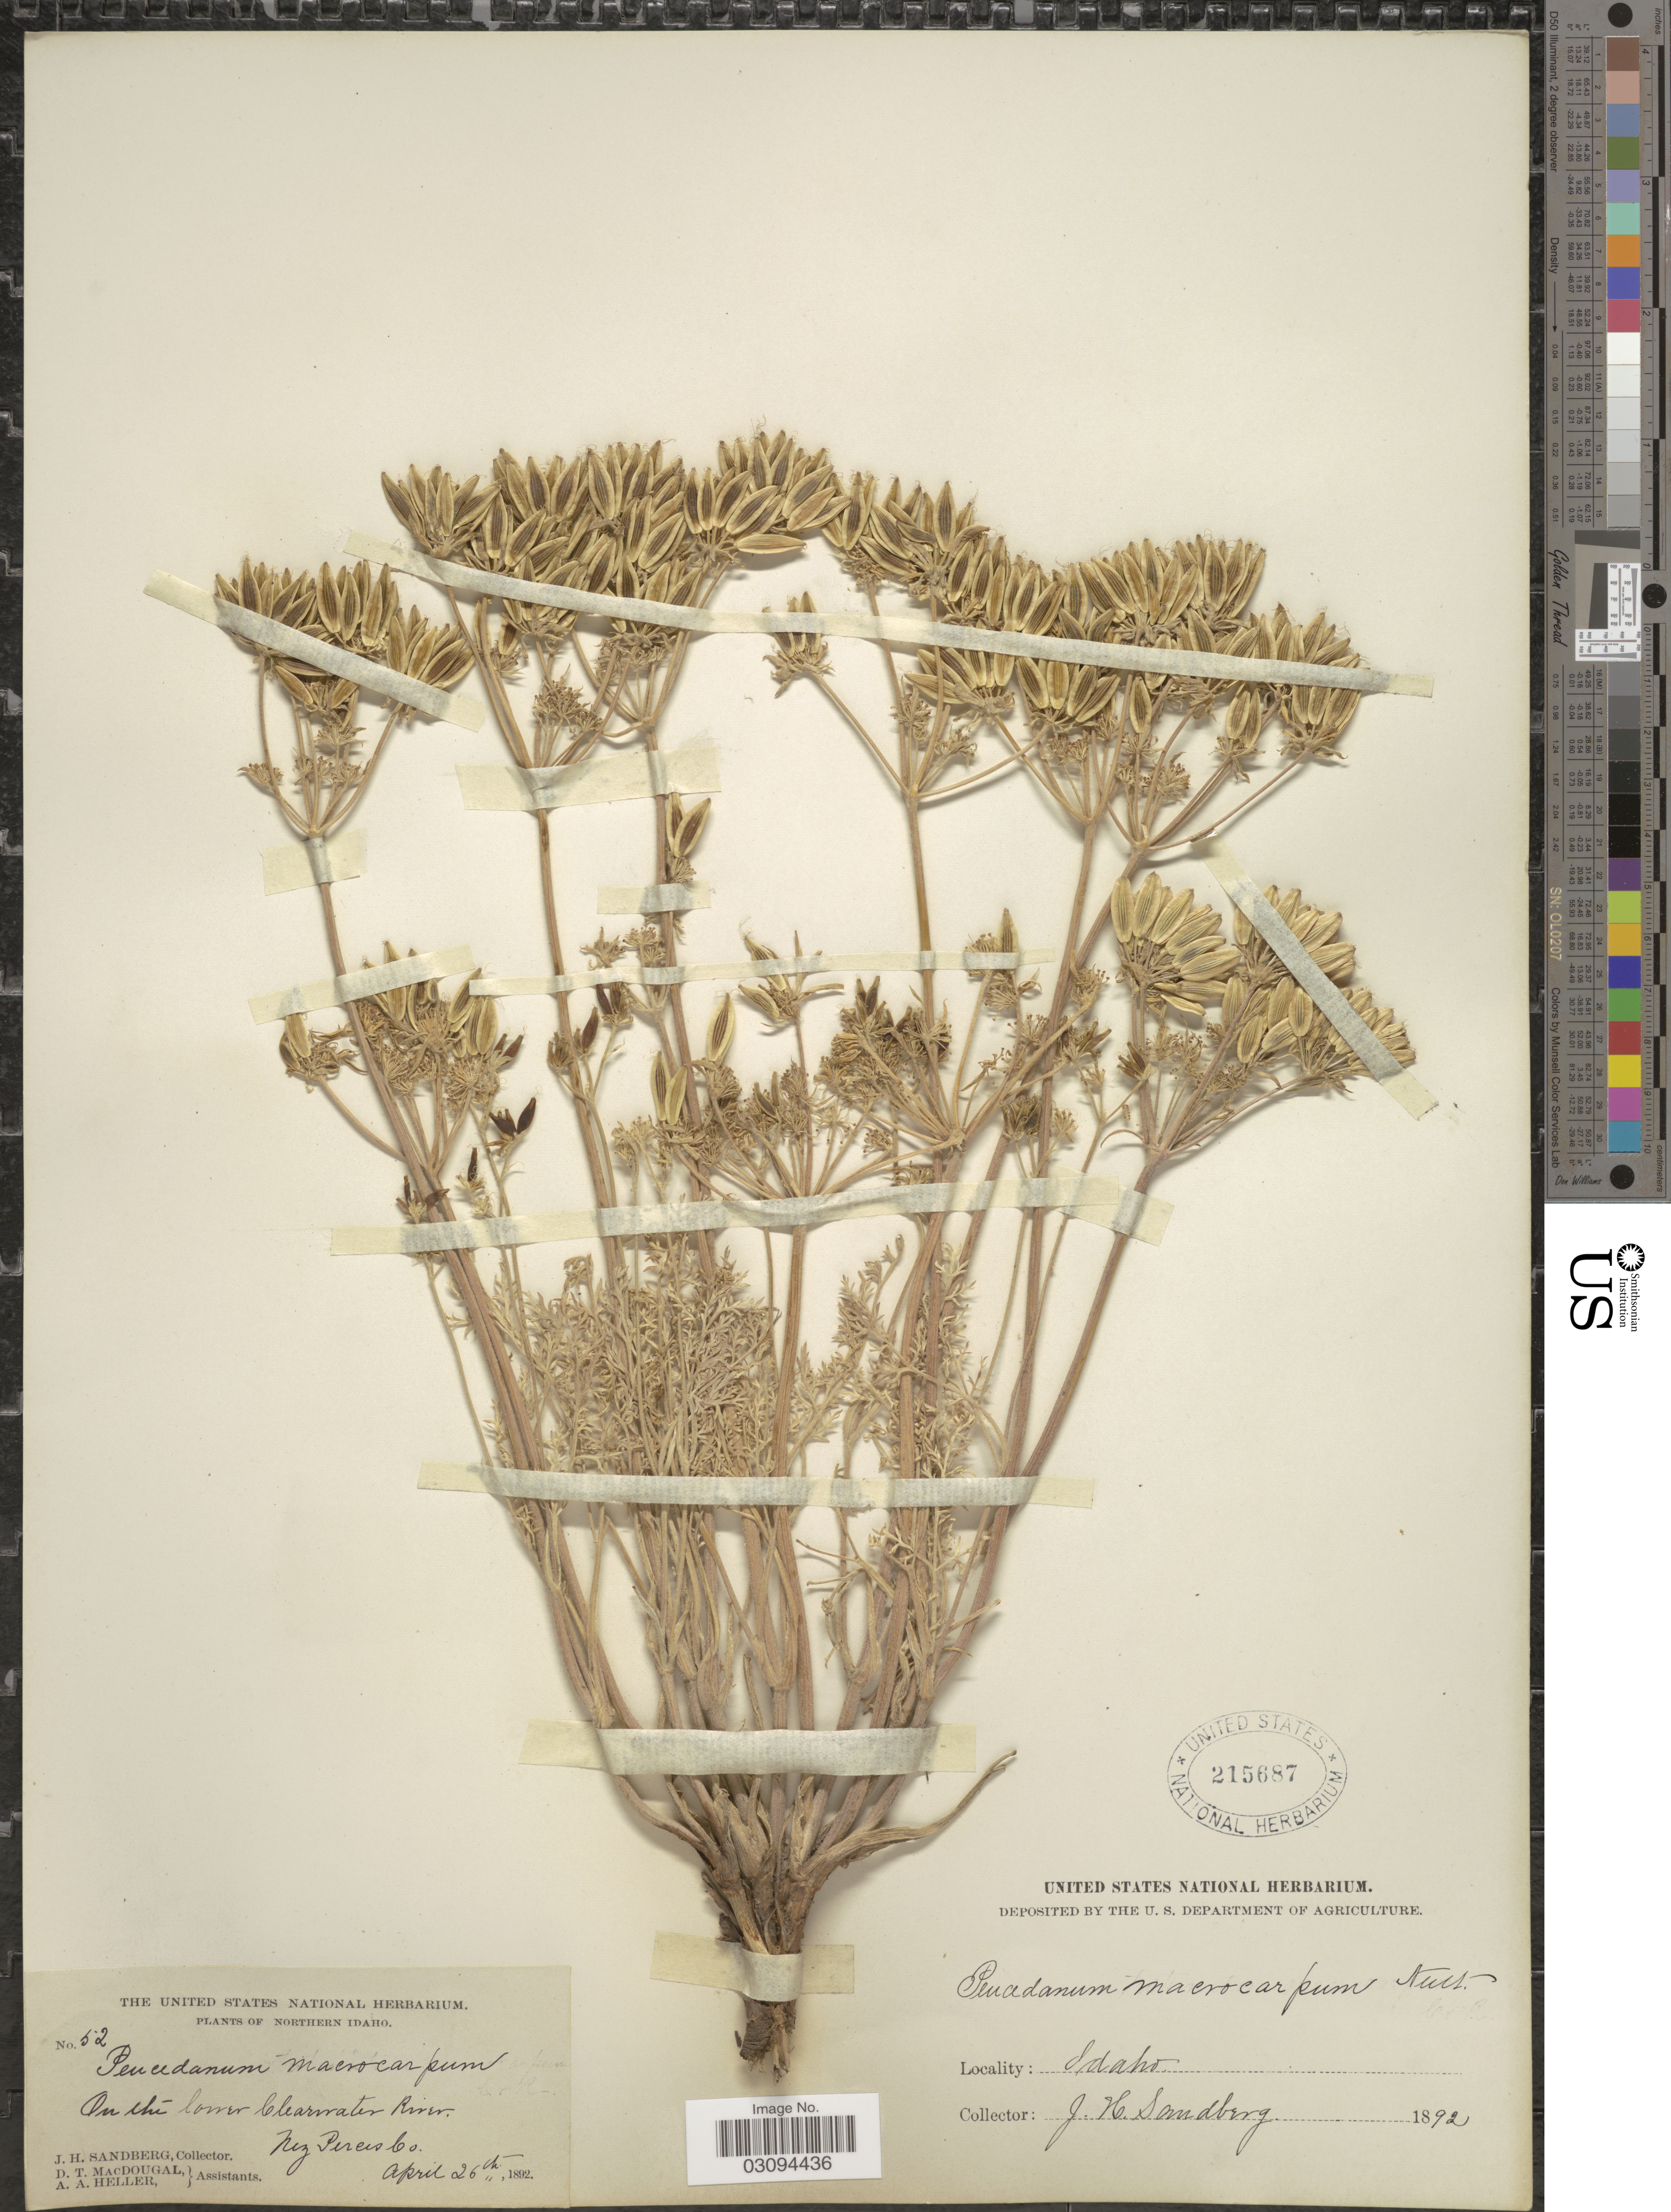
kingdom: Plantae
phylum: Tracheophyta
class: Magnoliopsida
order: Apiales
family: Apiaceae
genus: Lomatium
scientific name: Lomatium macrocarpum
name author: (Hook. et al.) J.M. Coult. & Rose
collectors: J. H. Sandberg, D. T. MacDougal & A. A. Heller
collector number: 52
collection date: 1892-04-26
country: United States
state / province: Idaho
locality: Northern Idaho. On the lower Clearwater River, Nez Perces Co.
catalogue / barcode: US 215687